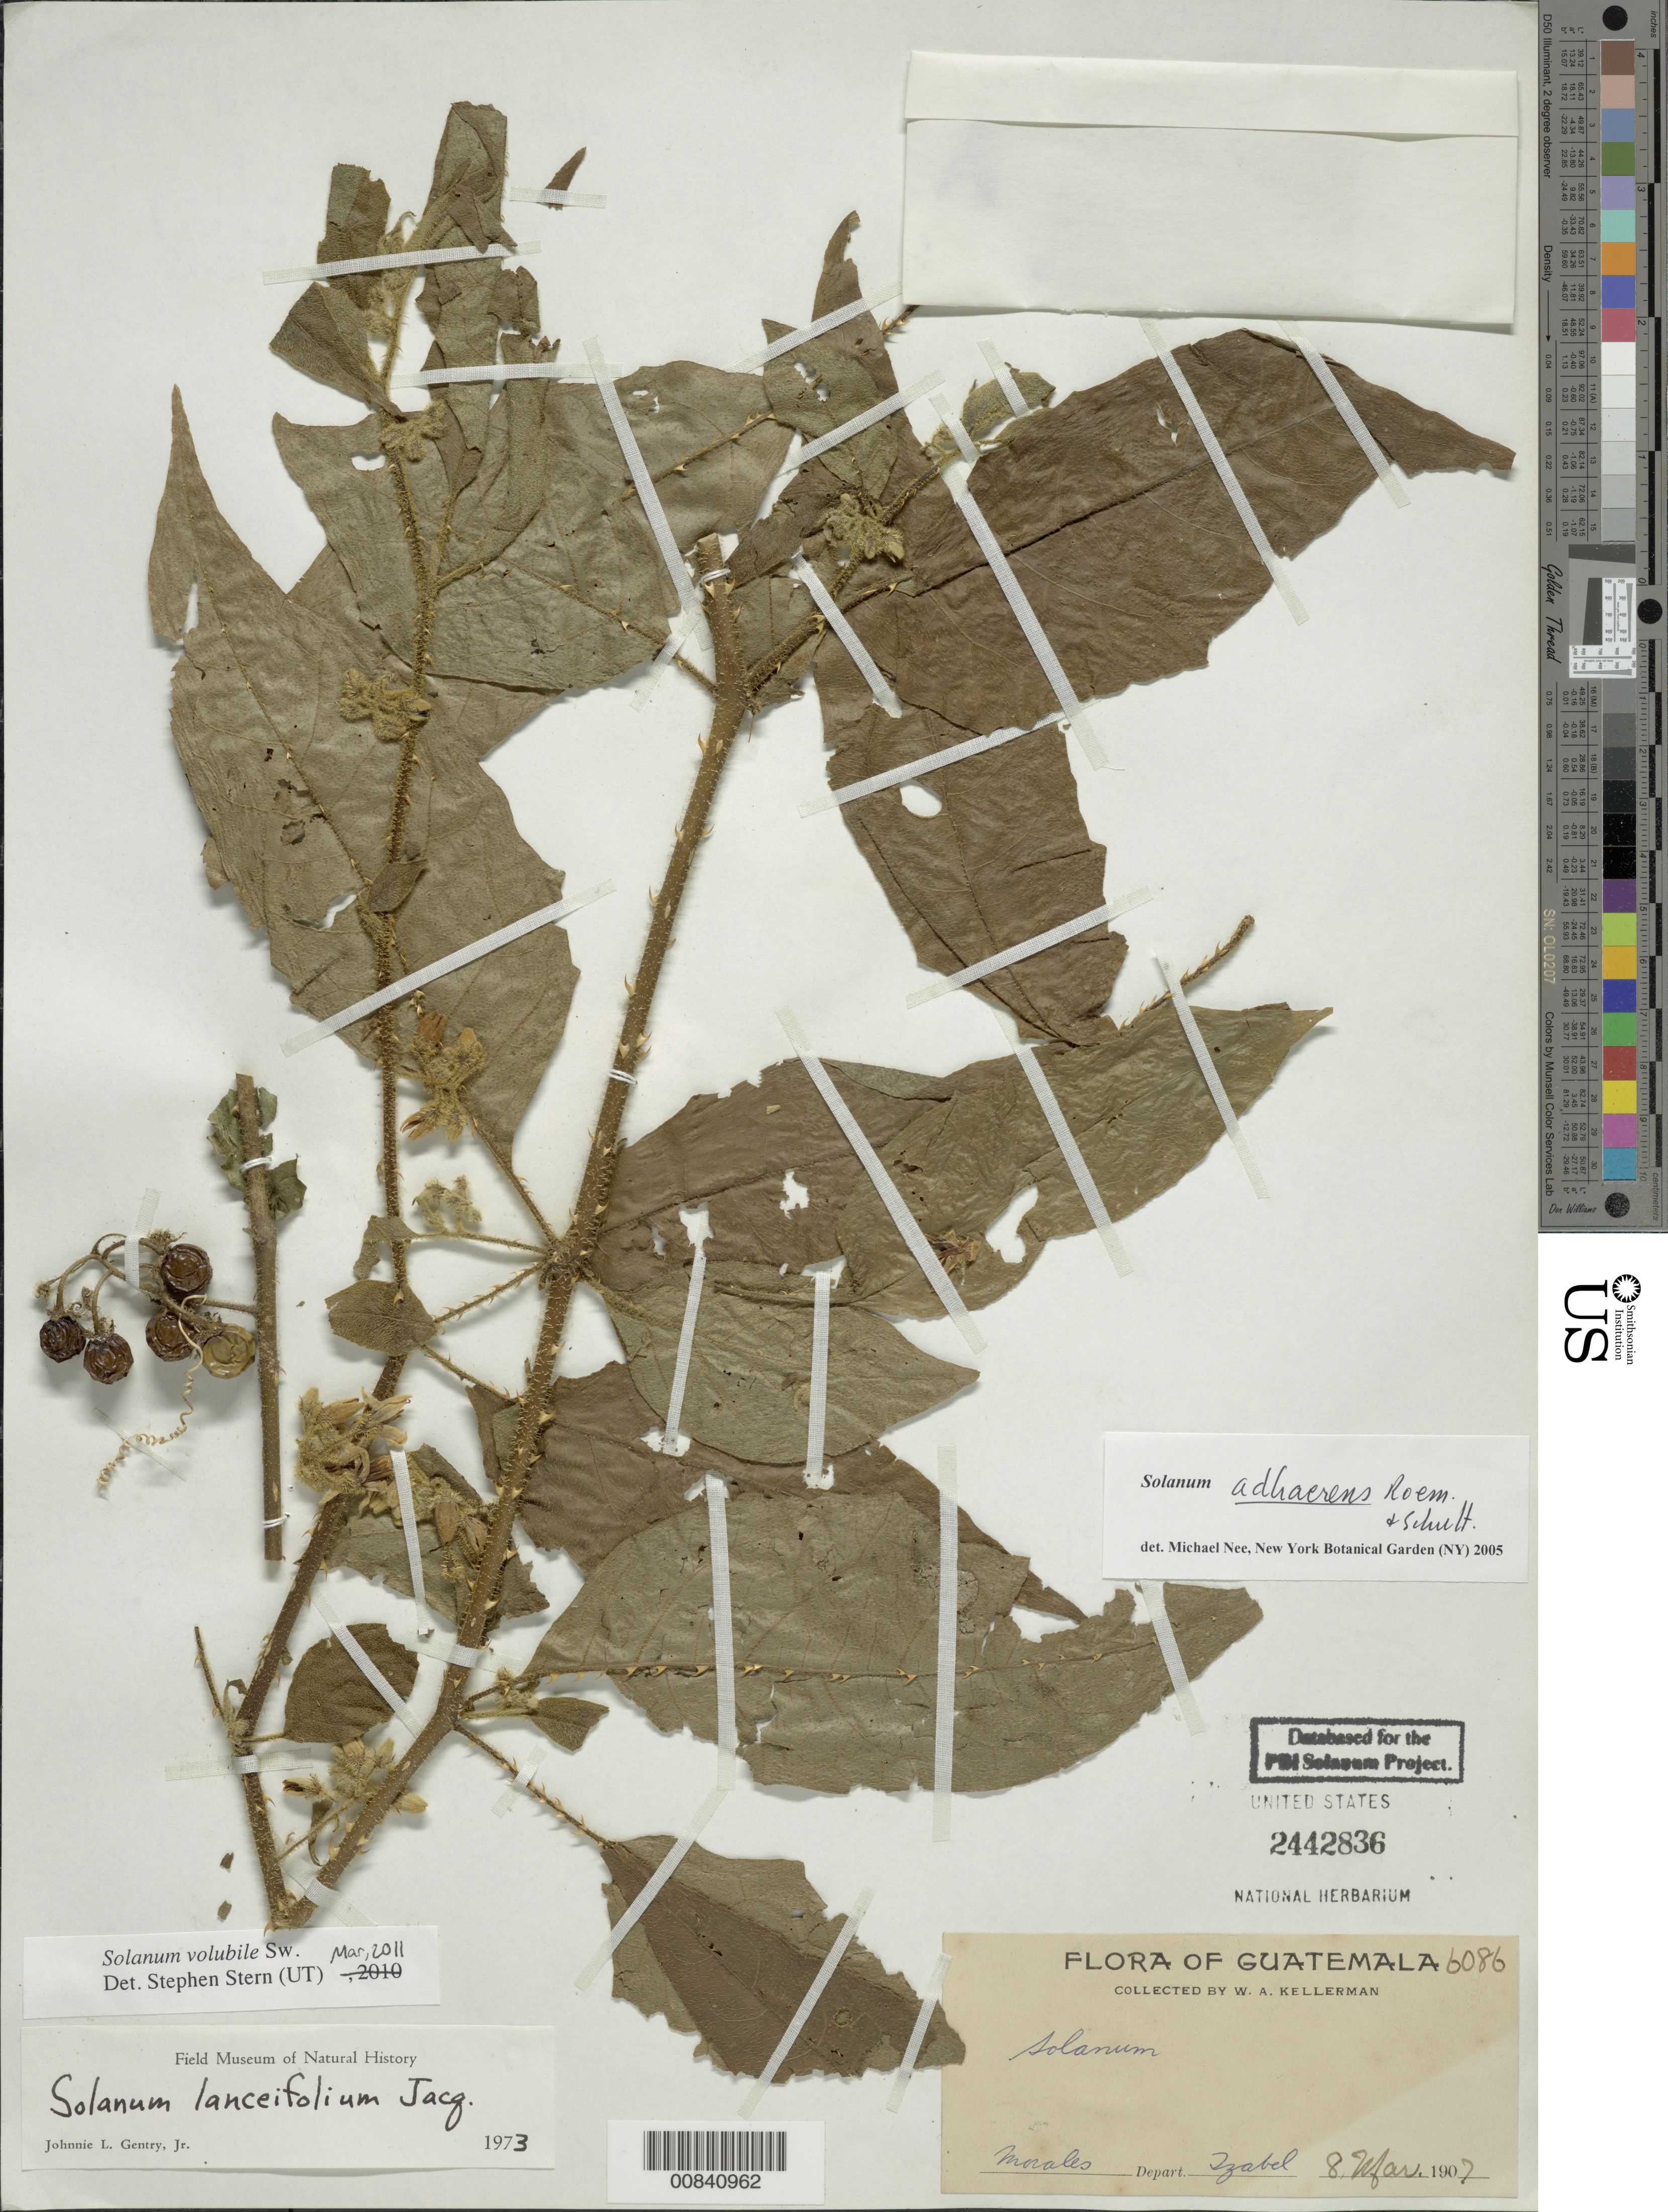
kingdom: Plantae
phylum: Tracheophyta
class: Magnoliopsida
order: Solanales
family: Solanaceae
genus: Solanum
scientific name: Solanum adhaerens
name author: Roem. & Schult.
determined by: Nee, Michael H.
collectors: W. A. Kellerman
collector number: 6086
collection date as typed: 8 Mar 1907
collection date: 1907-03-08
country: Guatemala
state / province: Izabal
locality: Morales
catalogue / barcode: US 2442836